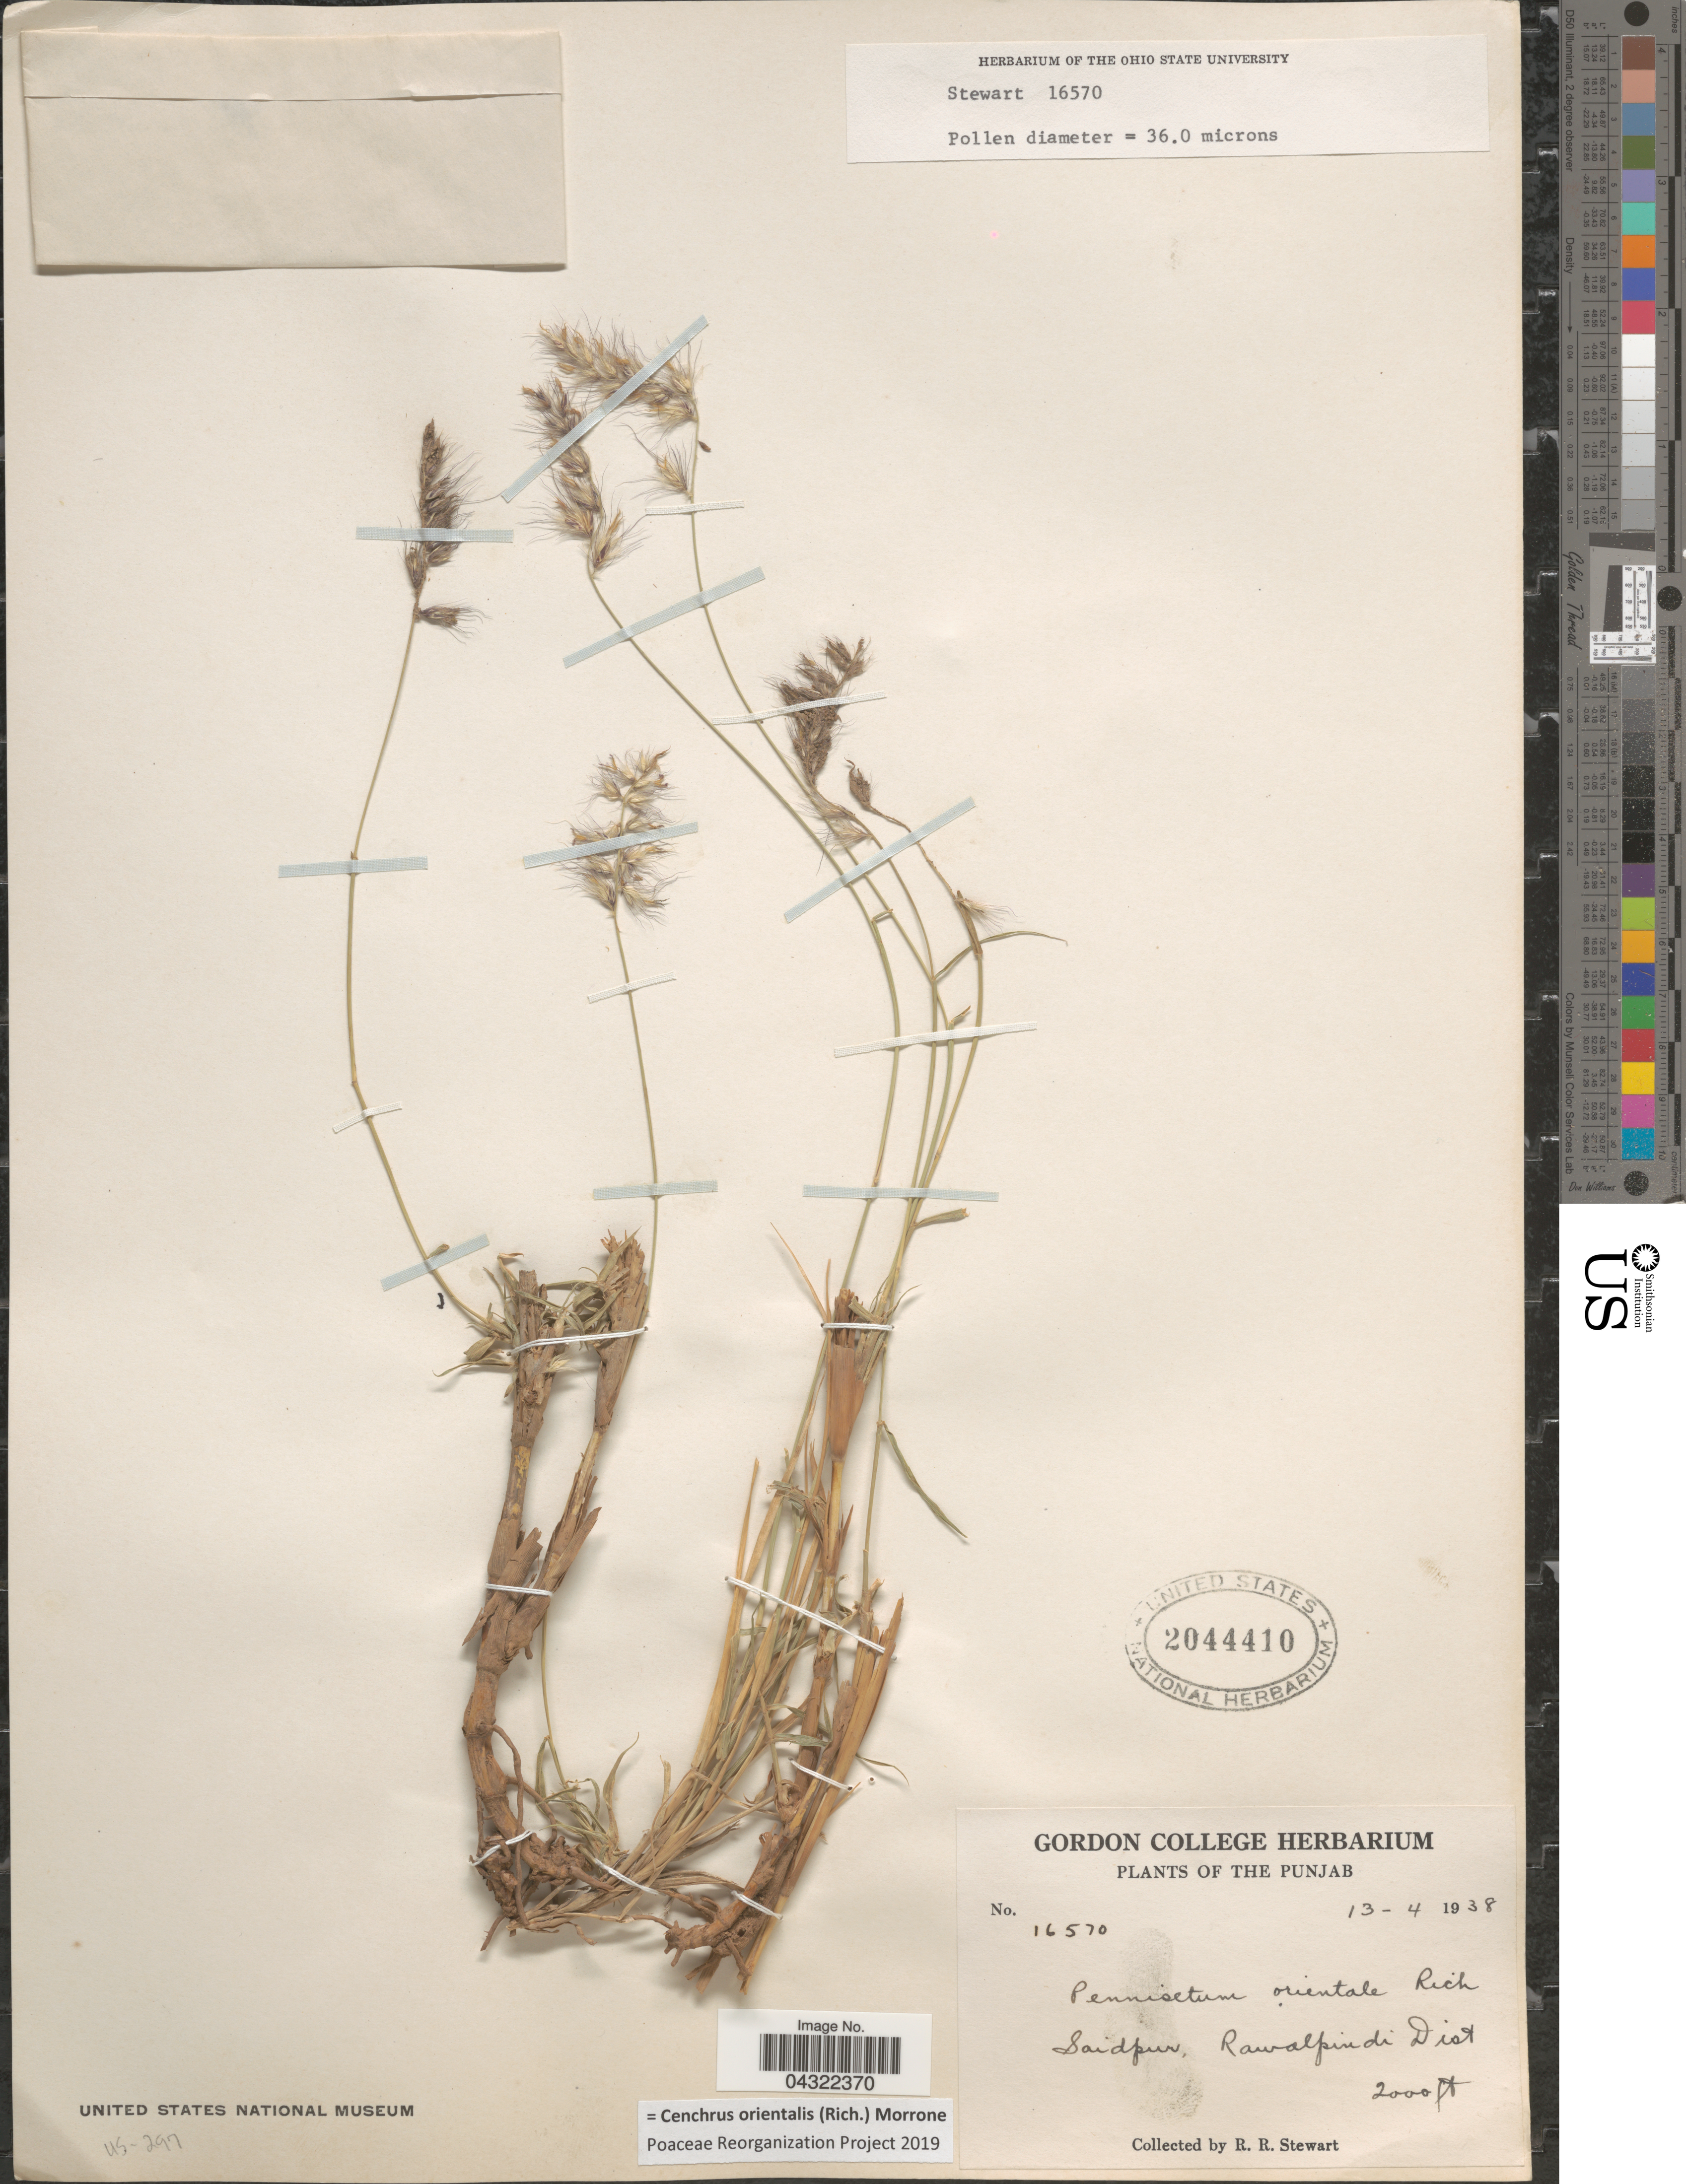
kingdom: Plantae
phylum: Tracheophyta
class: Liliopsida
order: Poales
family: Poaceae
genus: Cenchrus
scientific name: Cenchrus orientalis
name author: (Rich.) Morrone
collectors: R. Stewart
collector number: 16570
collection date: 1938-04-13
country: Pakistan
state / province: Punjab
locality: Saidpur, Rawalpindi Dist.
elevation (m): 610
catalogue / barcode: US 2044410